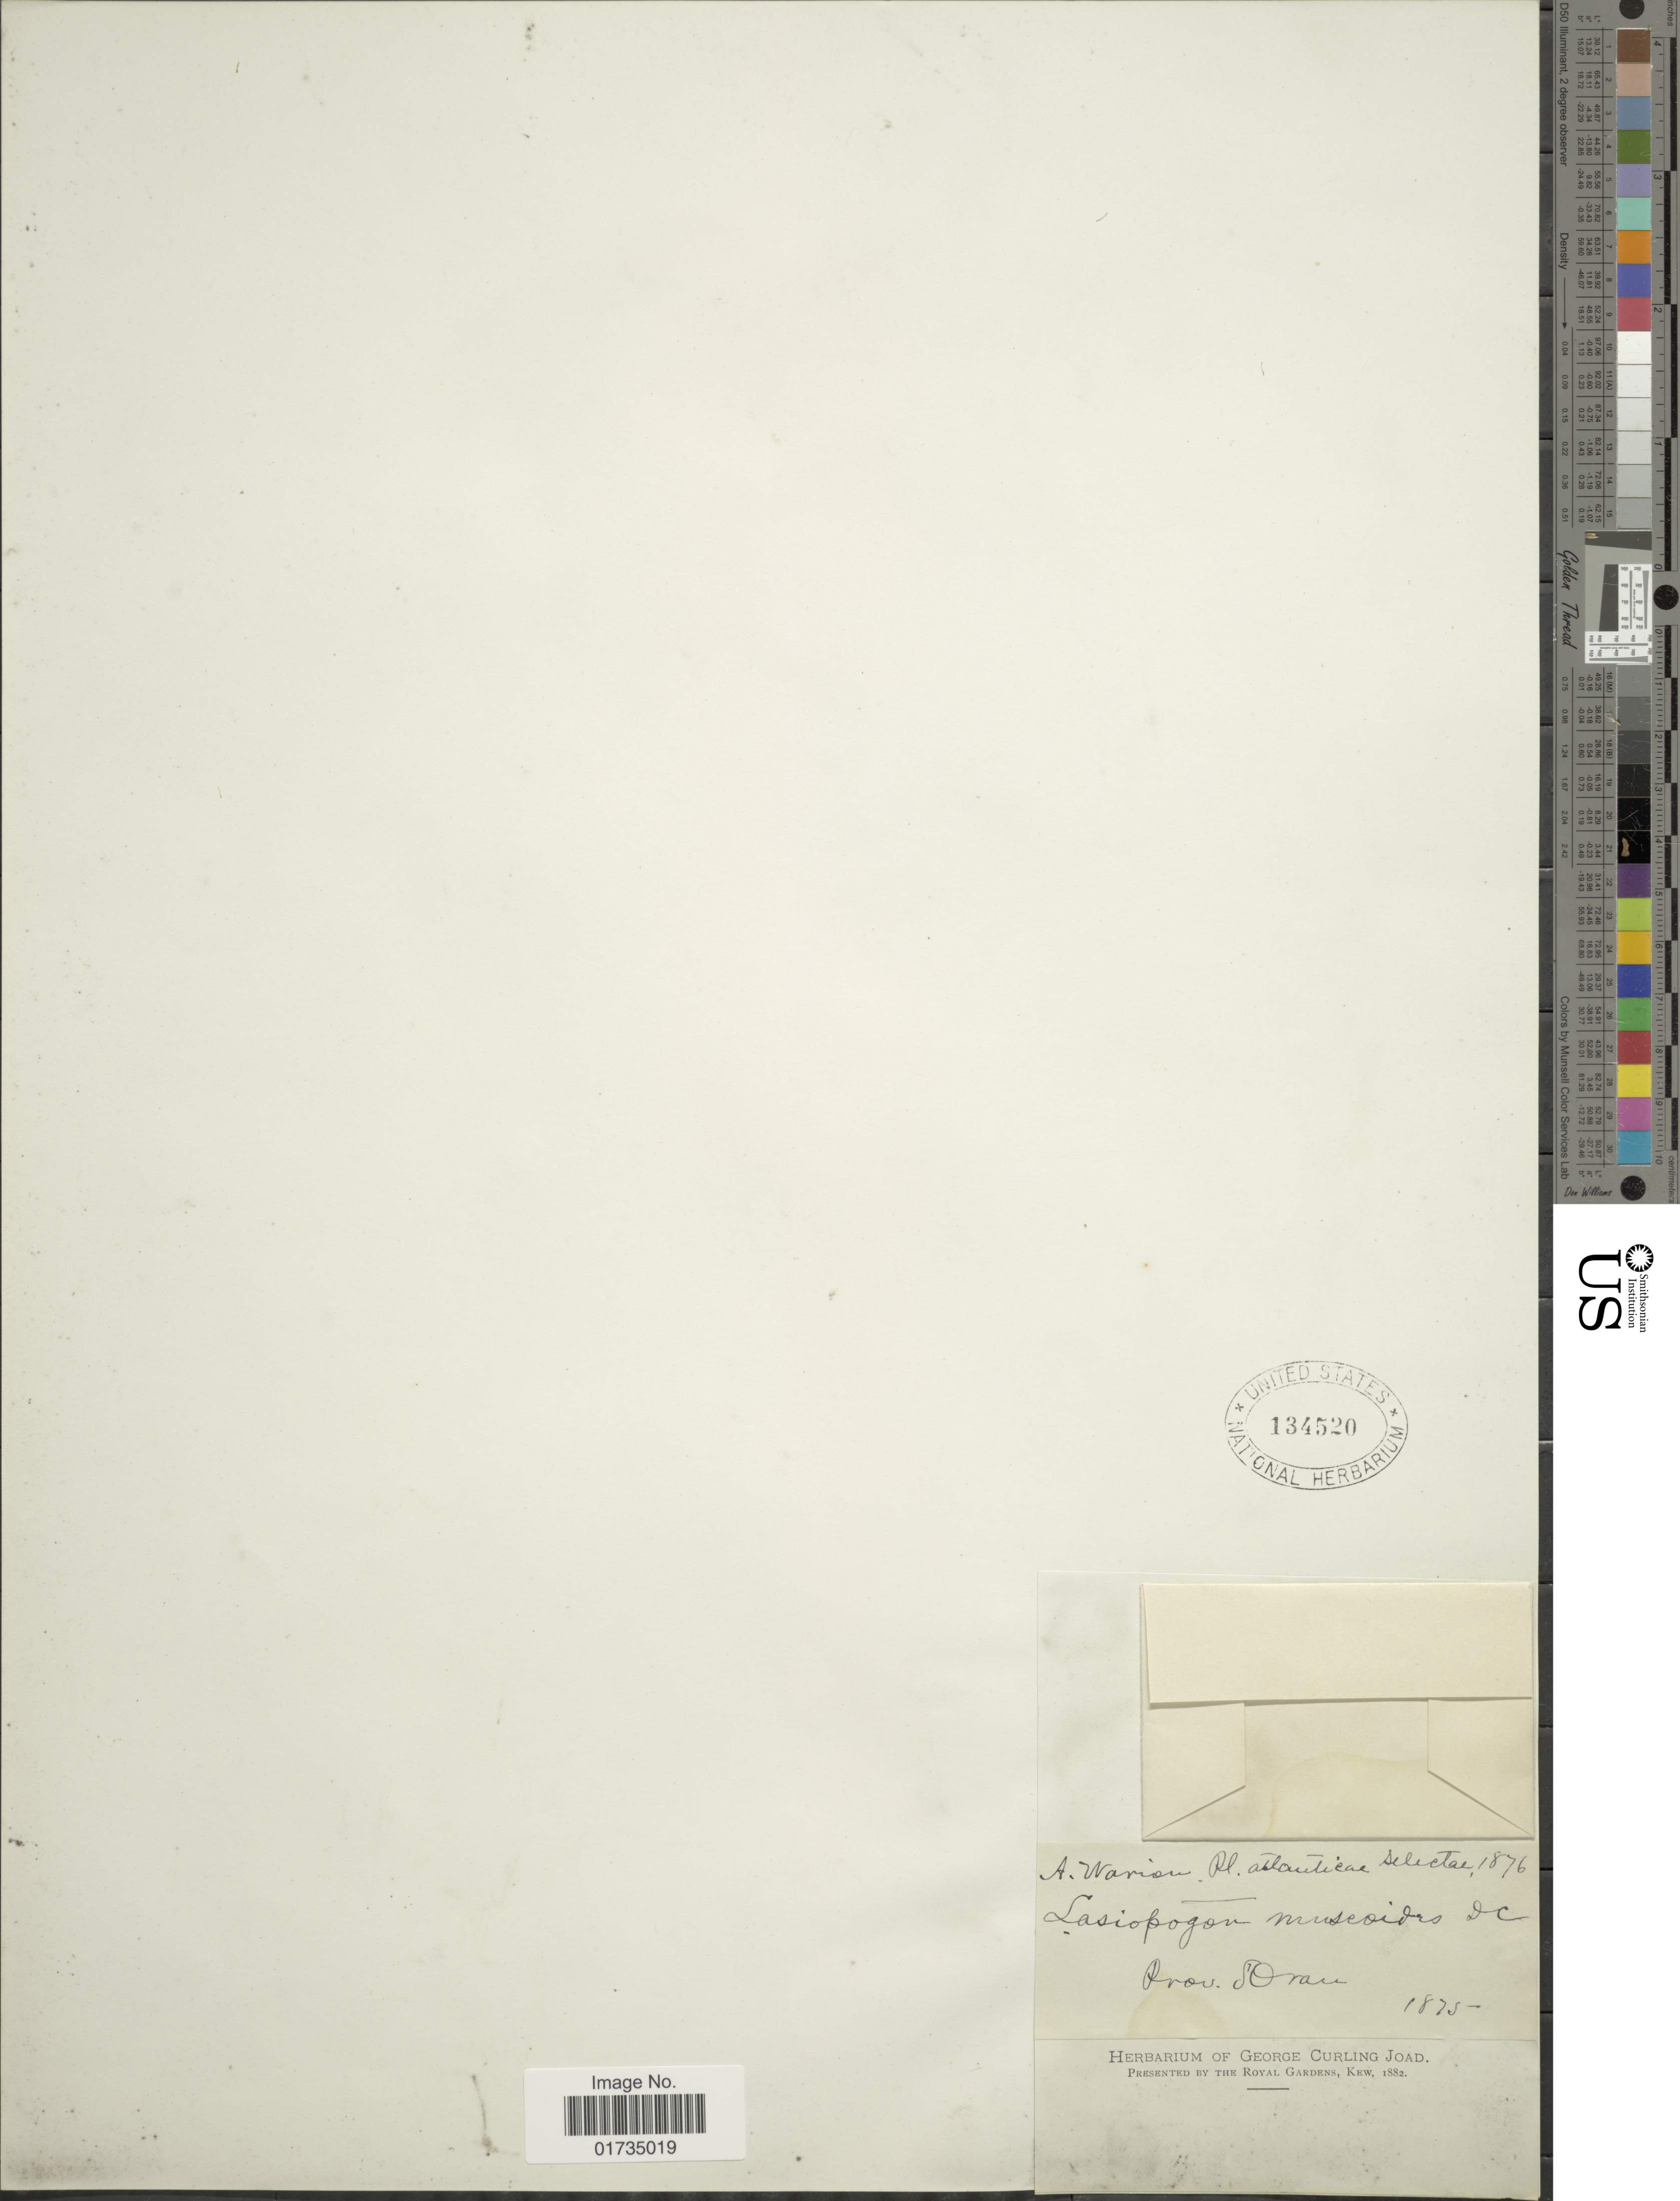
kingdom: Plantae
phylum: Tracheophyta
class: Magnoliopsida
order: Asterales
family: Asteraceae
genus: Lasiopogon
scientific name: Lasiopogon muscoides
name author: (Desf.) DC.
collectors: A. Warion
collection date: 1875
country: Algeria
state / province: Oran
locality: Prov. Oran.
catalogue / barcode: US 134520